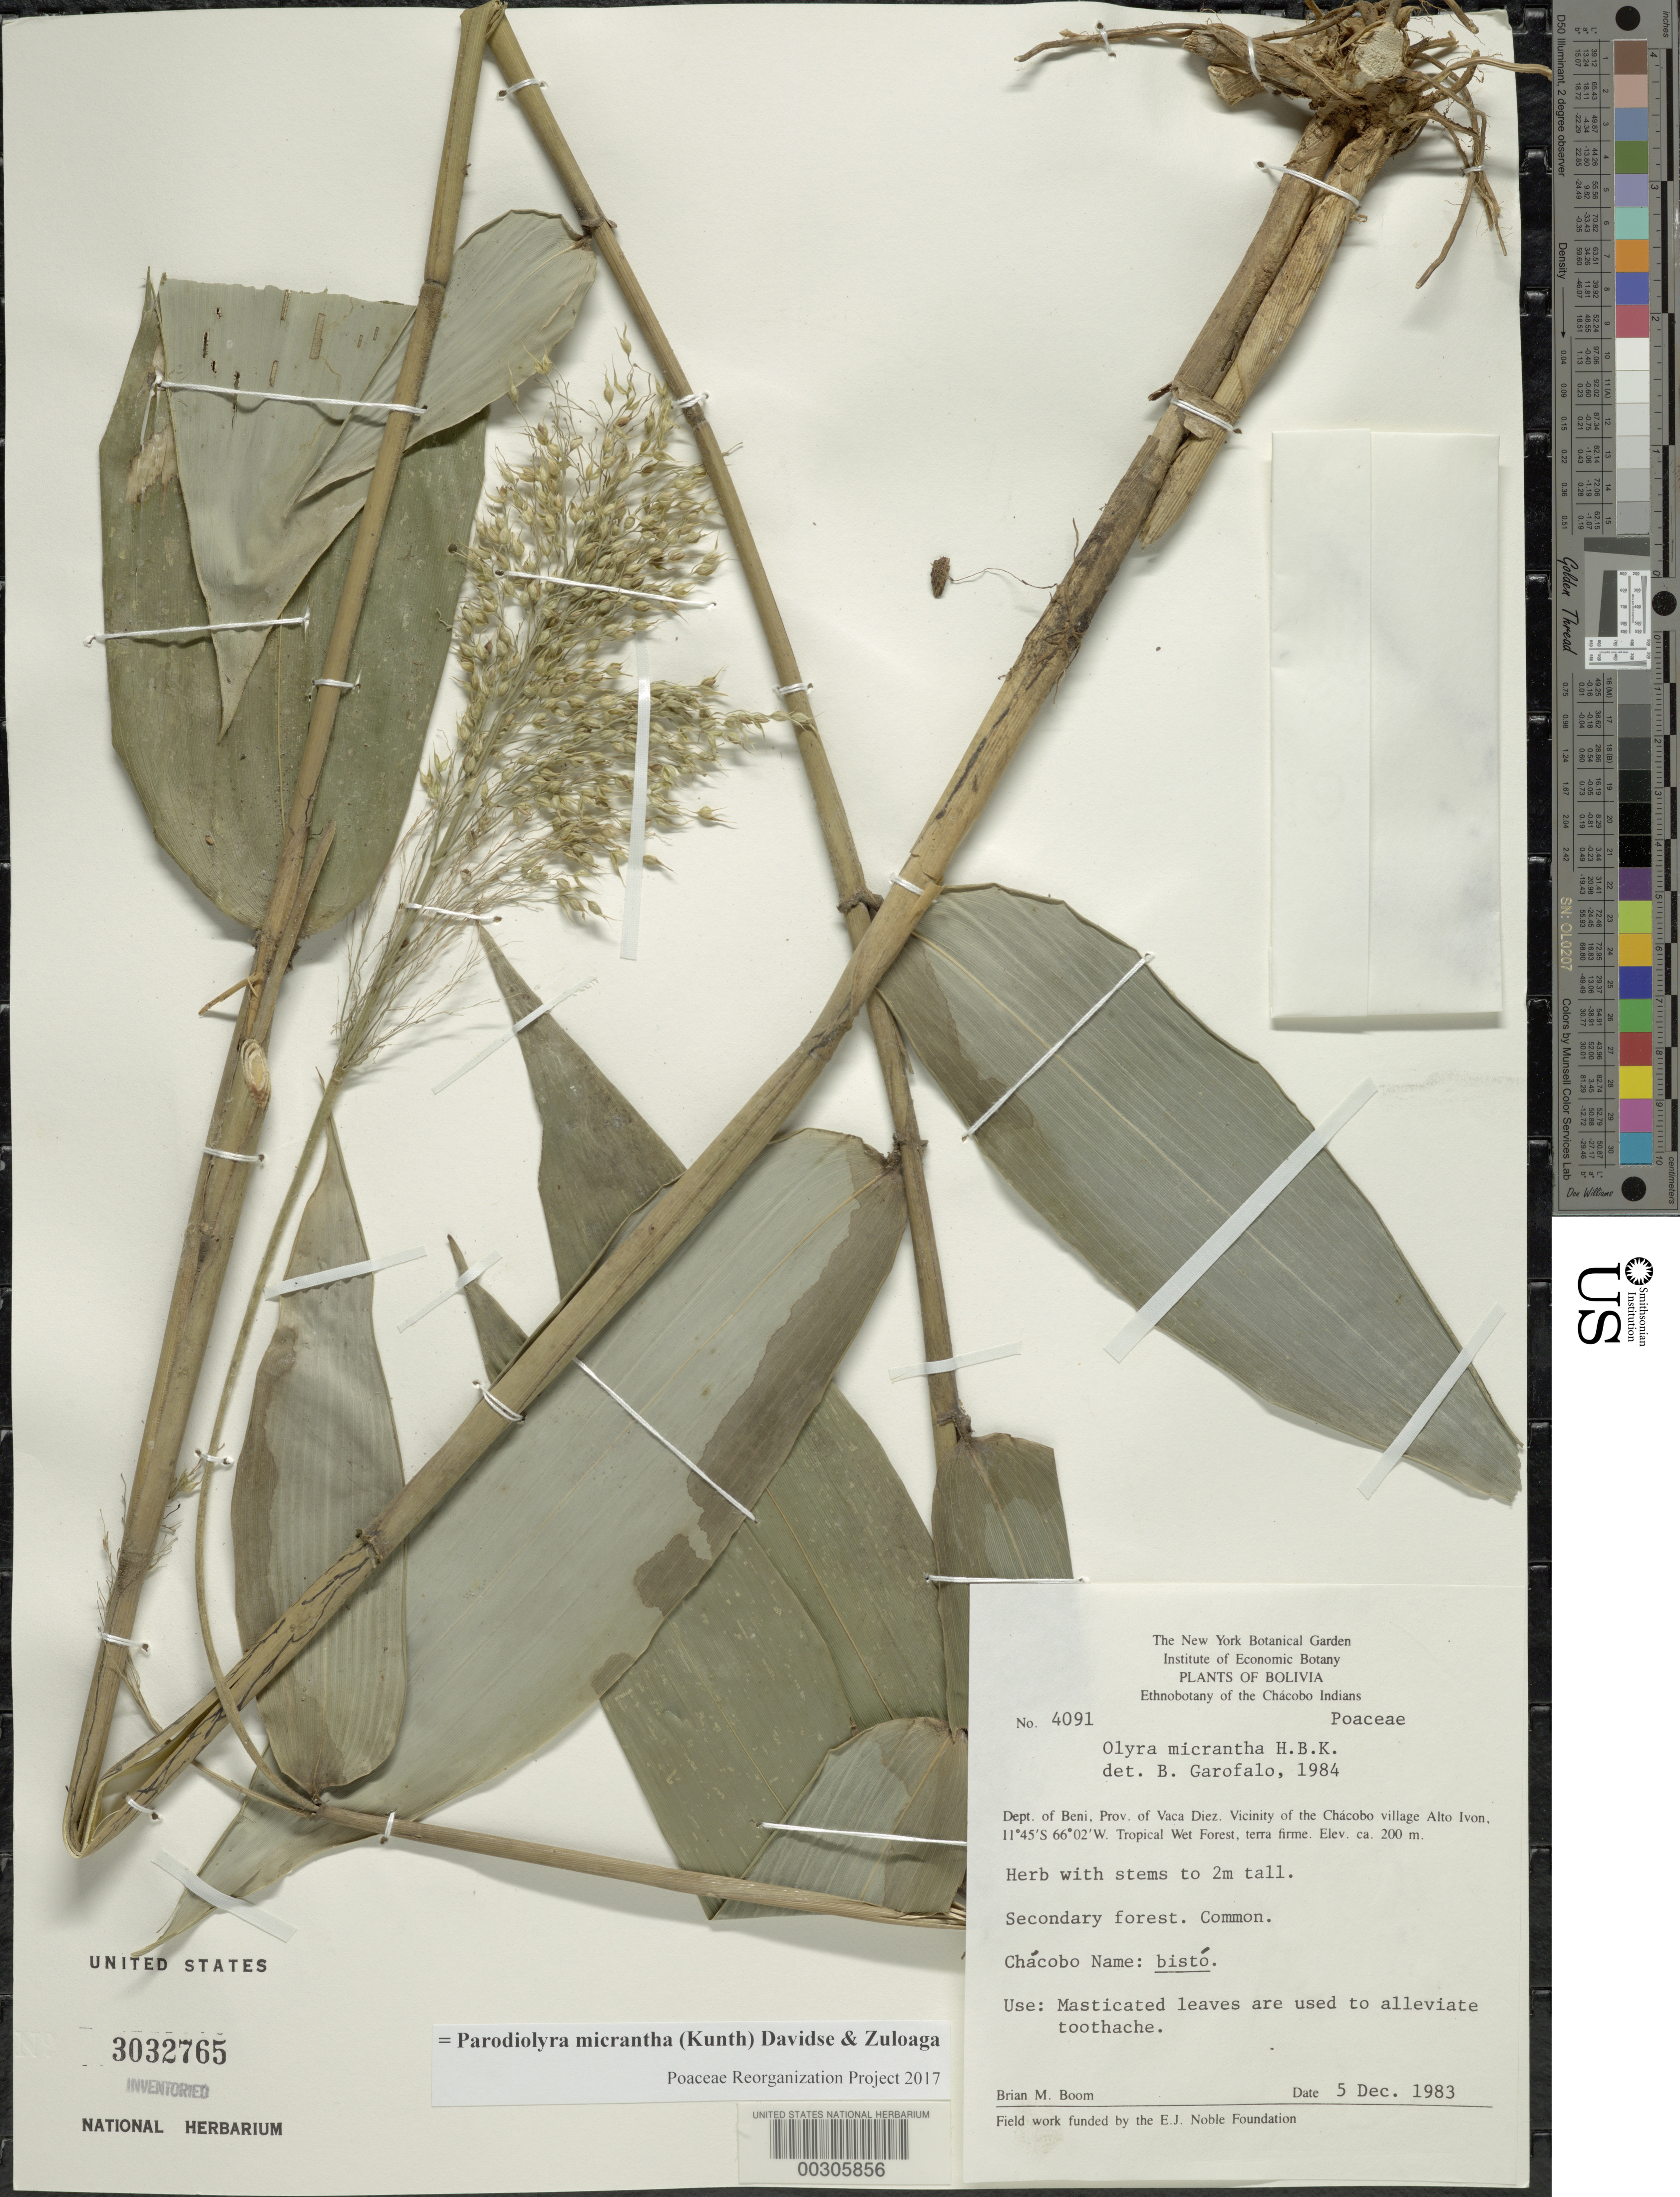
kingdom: Plantae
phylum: Tracheophyta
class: Liliopsida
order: Poales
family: Poaceae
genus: Parodiolyra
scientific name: Parodiolyra micrantha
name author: (Kunth) Davidse & Zuloaga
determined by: Poaceae Reorganization Project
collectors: B. M. Boom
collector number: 4091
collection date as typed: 05 Dec 1983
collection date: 1983-12-05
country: Bolivia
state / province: Beni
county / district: Vaca Diez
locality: Chacobo Village Alto Ivon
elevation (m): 200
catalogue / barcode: US 3032765